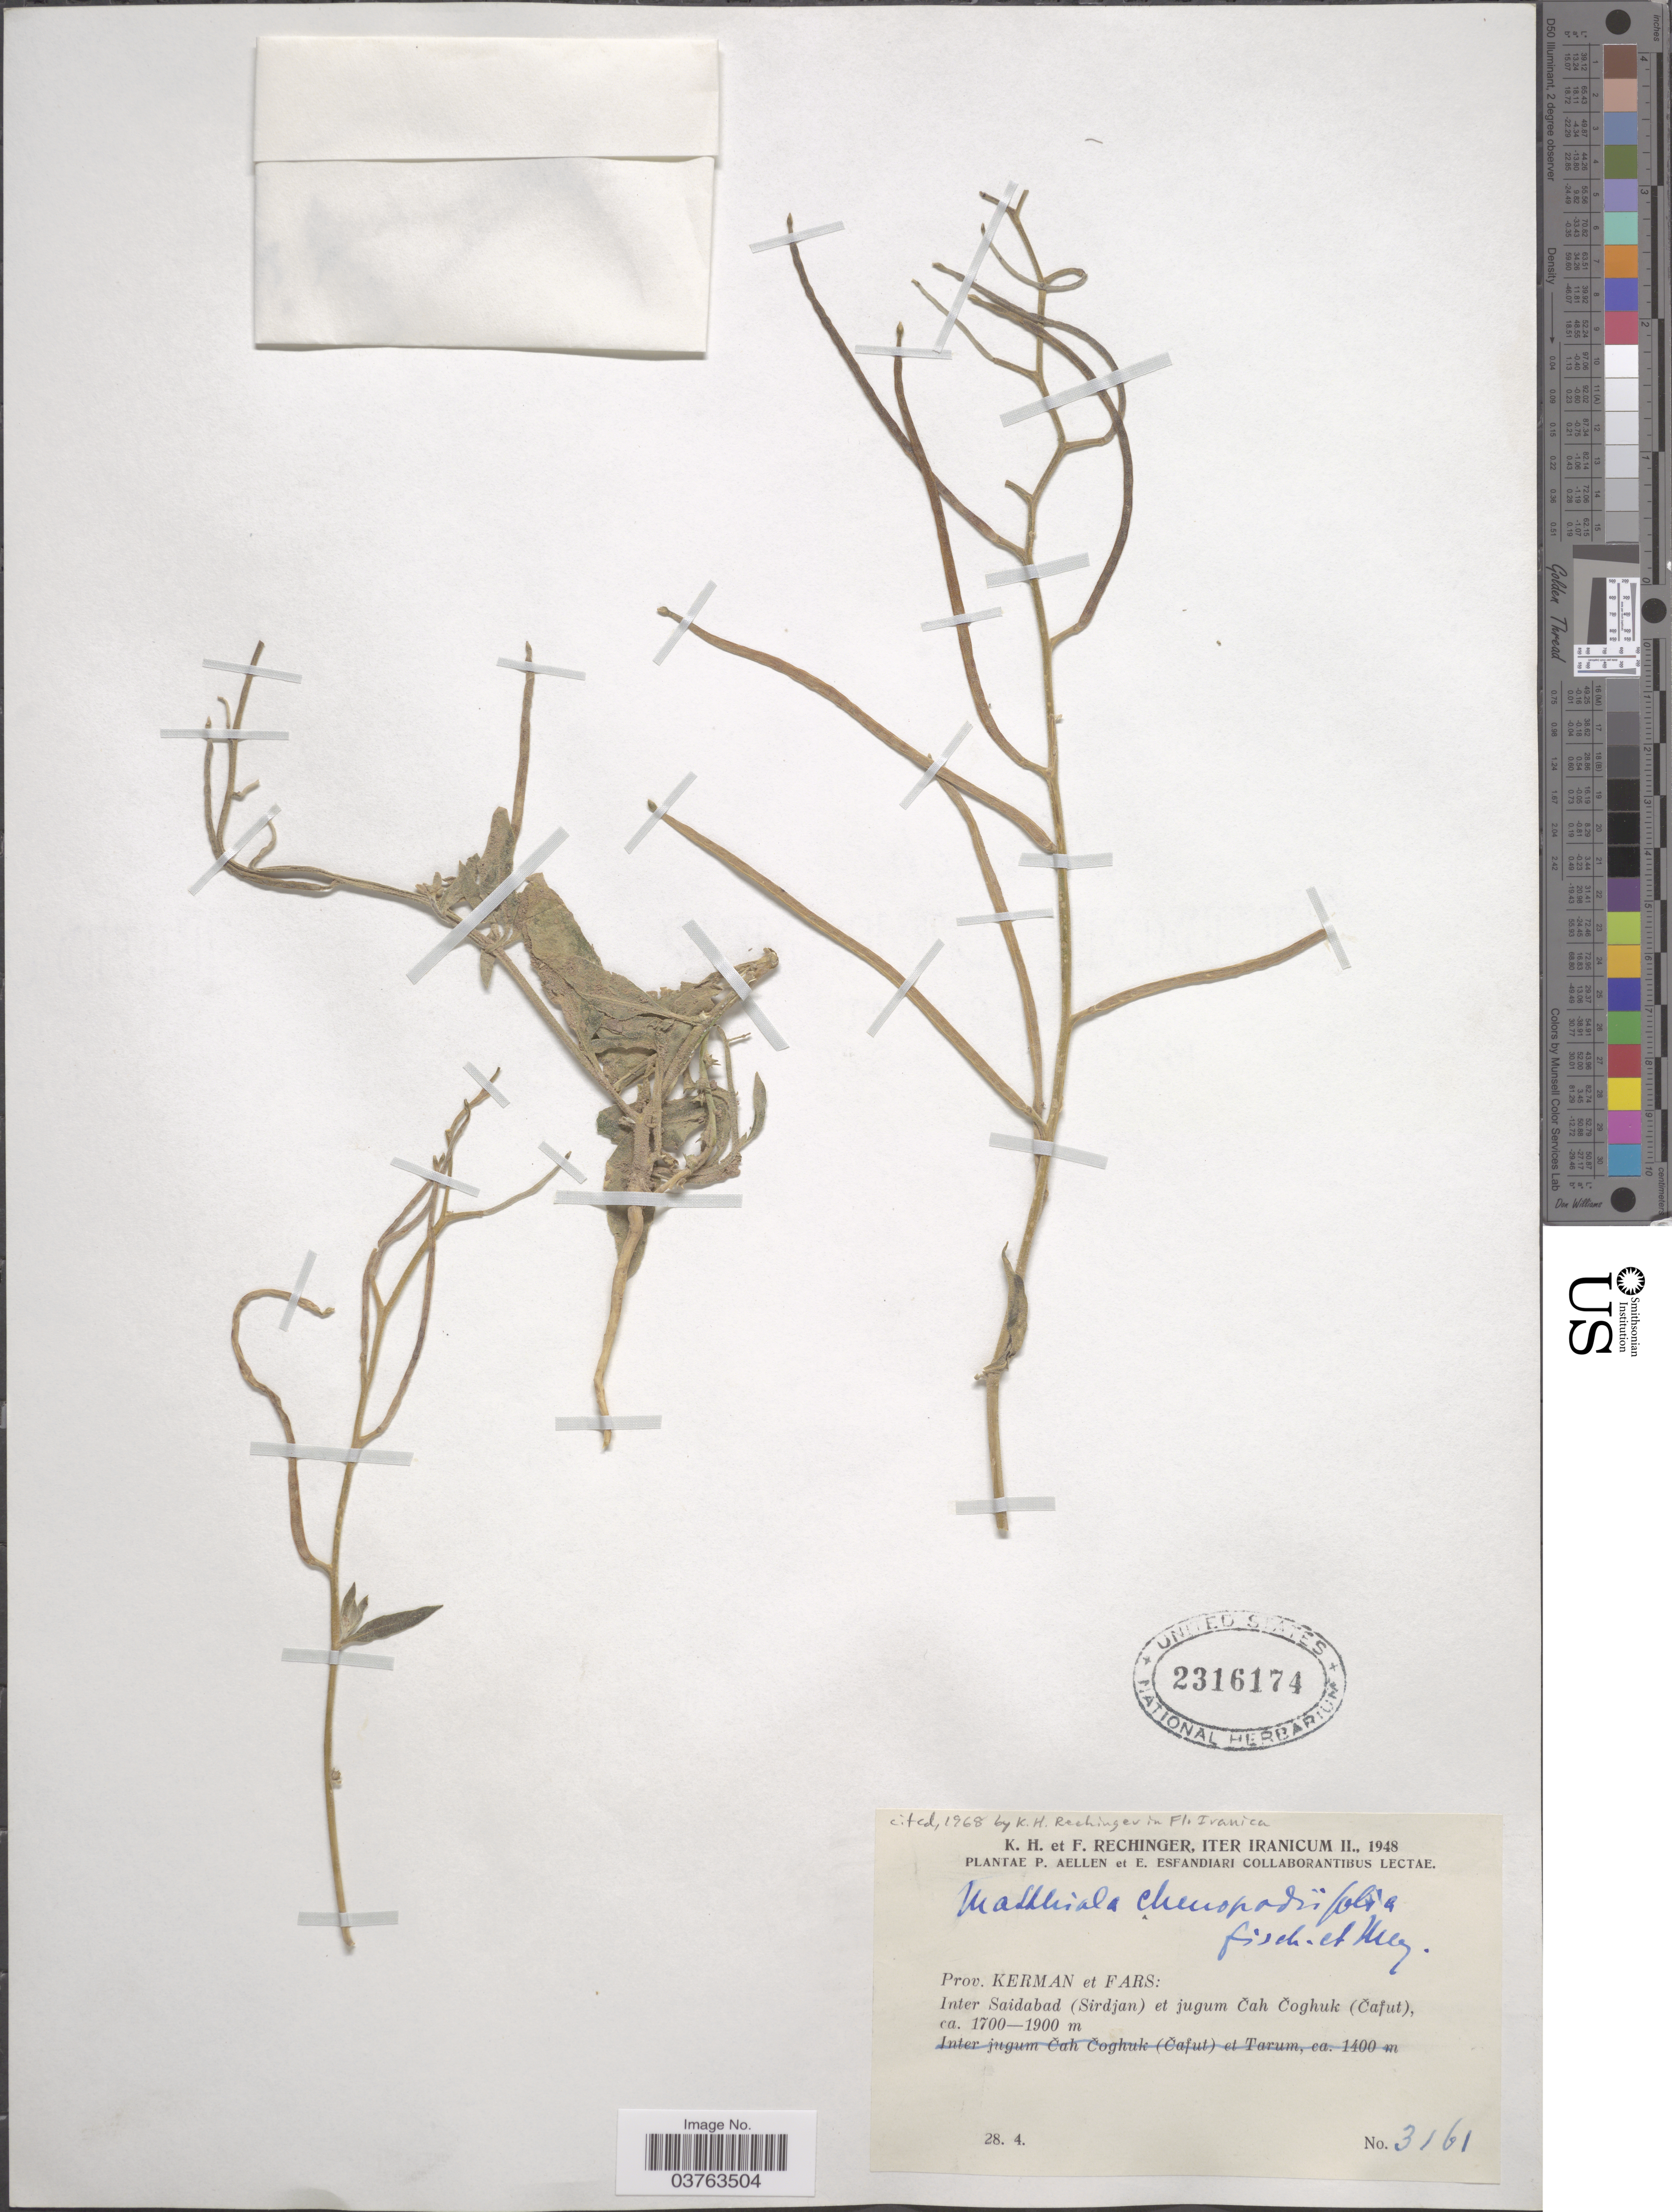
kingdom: Plantae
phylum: Tracheophyta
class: Magnoliopsida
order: Brassicales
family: Brassicaceae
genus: Matthiola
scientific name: Matthiola chenopodiifolia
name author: Fisch. & C.A. Mey.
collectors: K. H. Rechinger & F. Rechinger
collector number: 3161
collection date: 1948-04-28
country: Iran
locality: Iter Iranicum. Prov. Kerman et Fars: Inter Saidabad (Sirdjan) et jugum Čah Čoghuk (Cafut).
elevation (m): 1700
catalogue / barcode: US 2316174